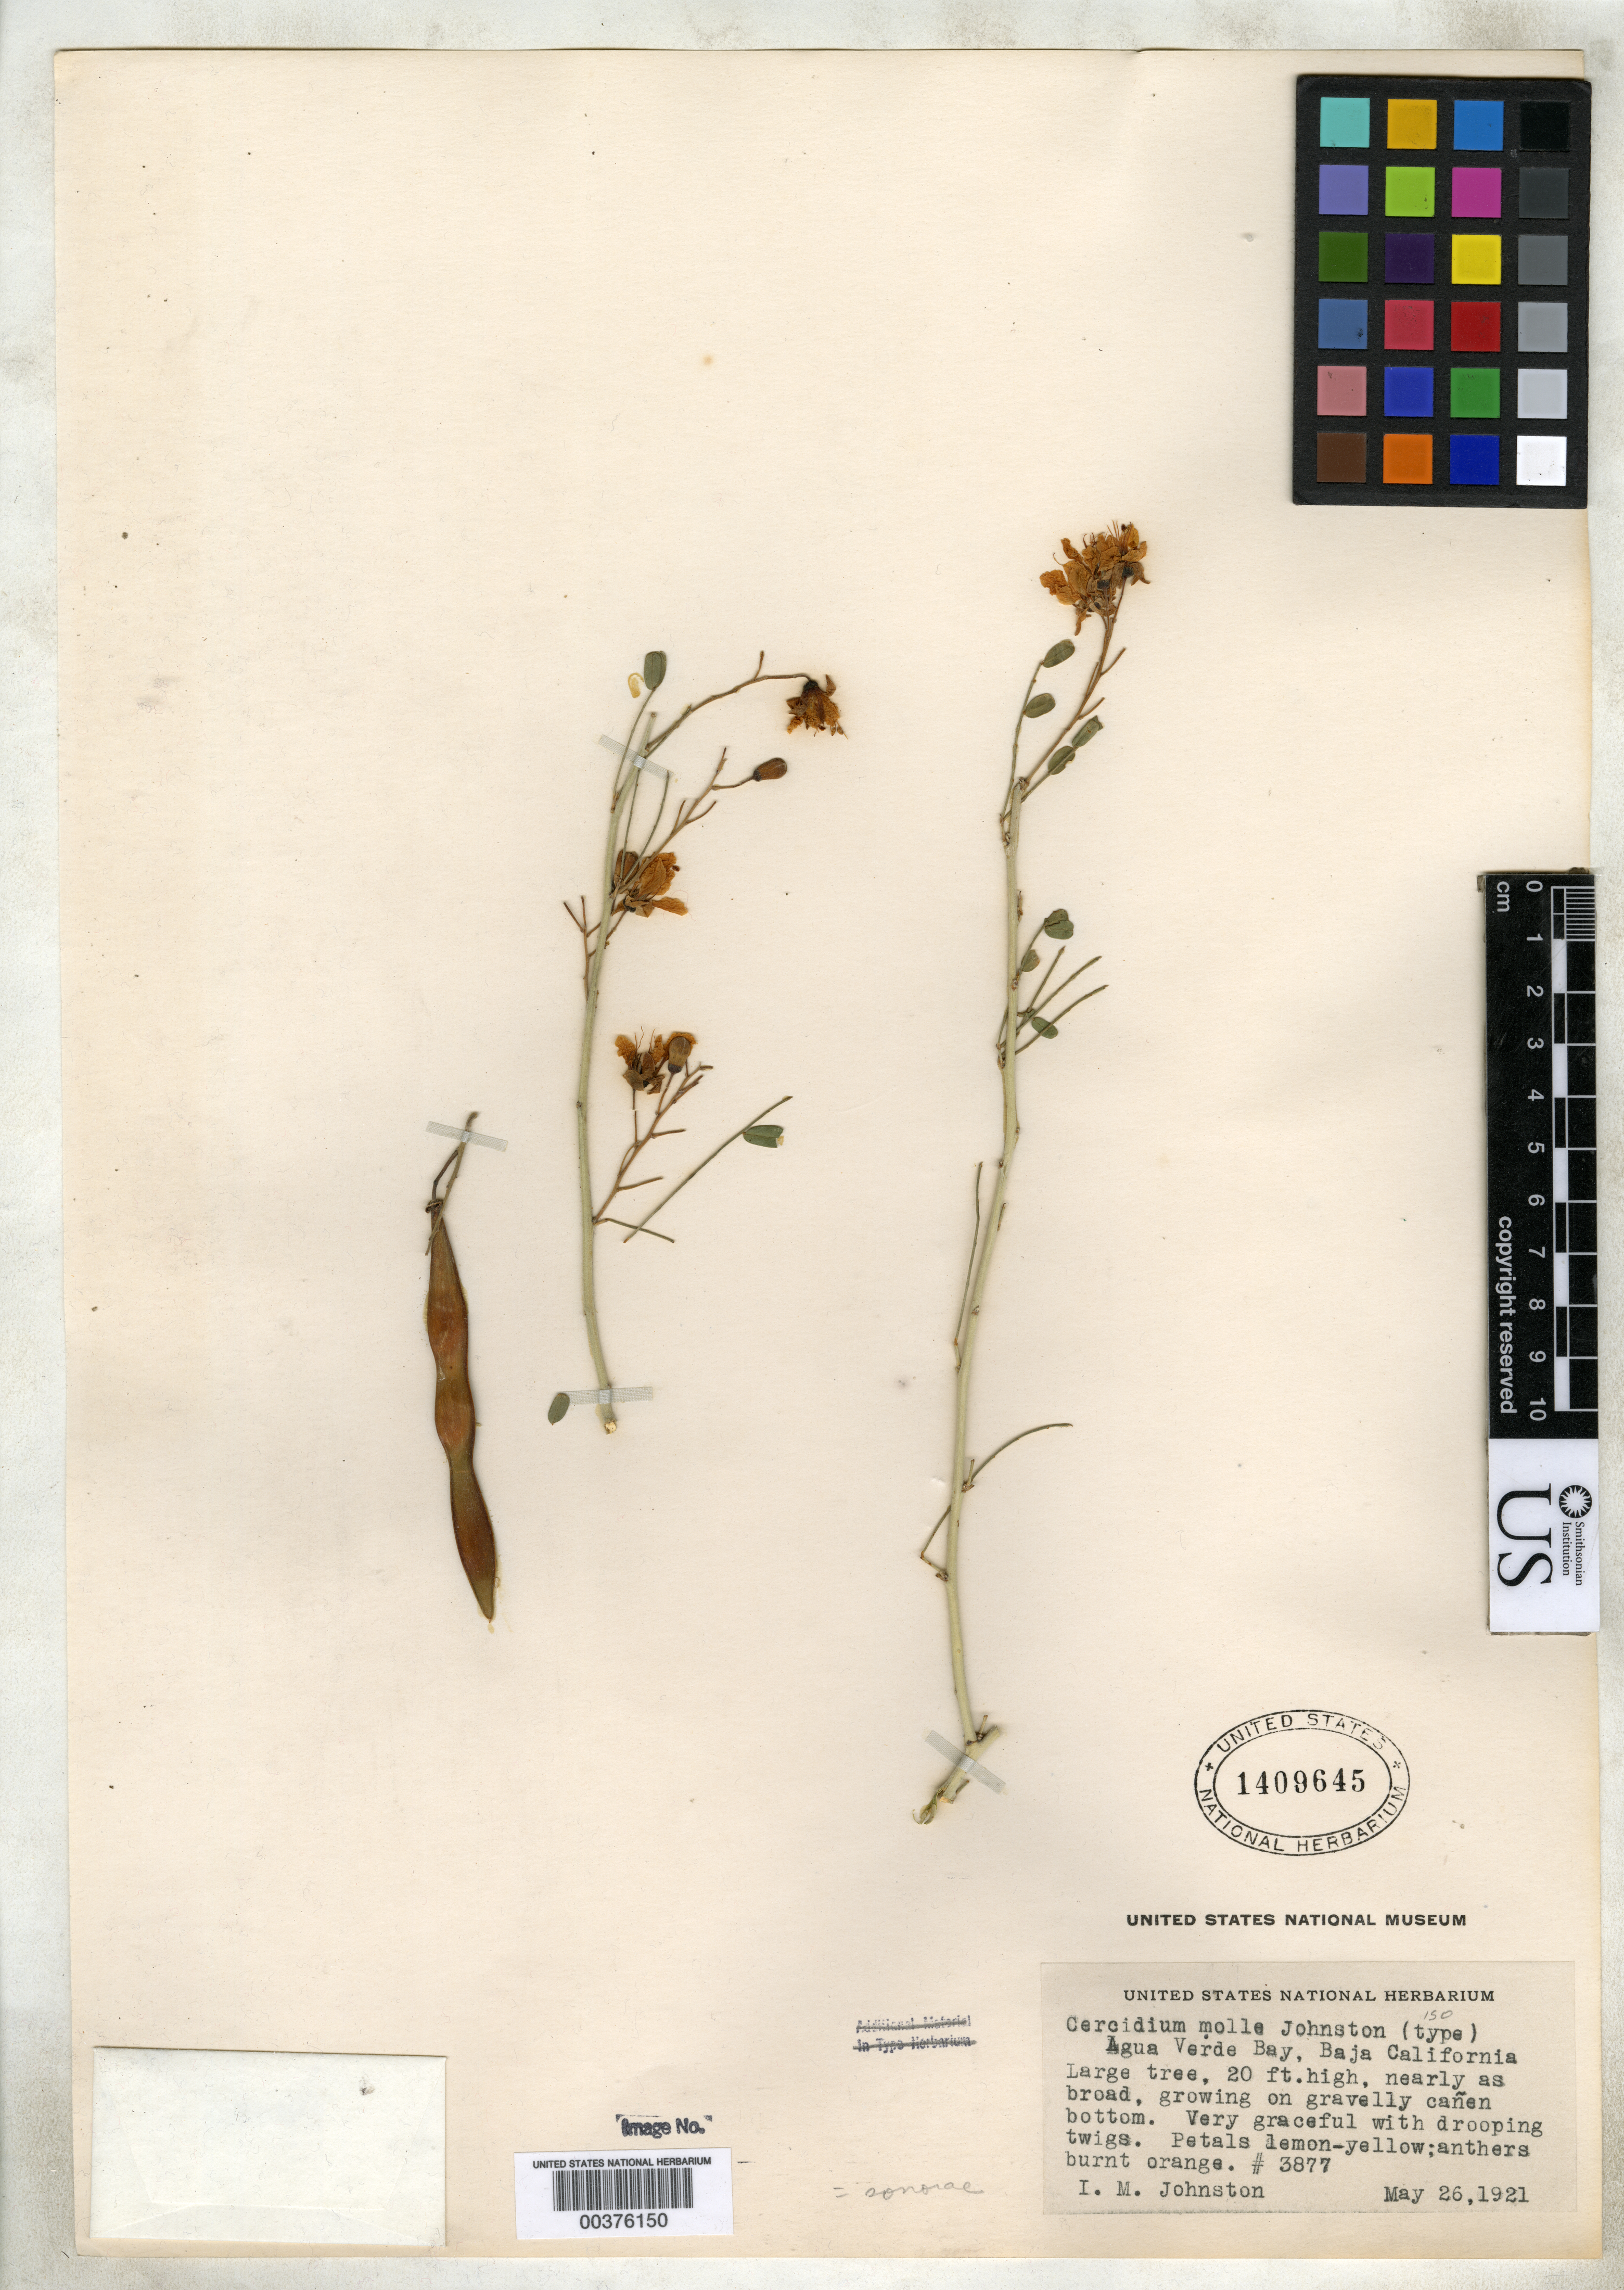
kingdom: Plantae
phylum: Tracheophyta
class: Magnoliopsida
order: Fabales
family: Fabaceae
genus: Cercidium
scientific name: Cercidium molle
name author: I.M. Johnst.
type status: Isotype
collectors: I.M. Johnston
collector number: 3877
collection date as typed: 26 May 1921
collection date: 1921-05-26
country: Mexico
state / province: Baja California Sur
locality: Agua Verde Bay.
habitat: Gravelly cañen bottom.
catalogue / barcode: US 1409645